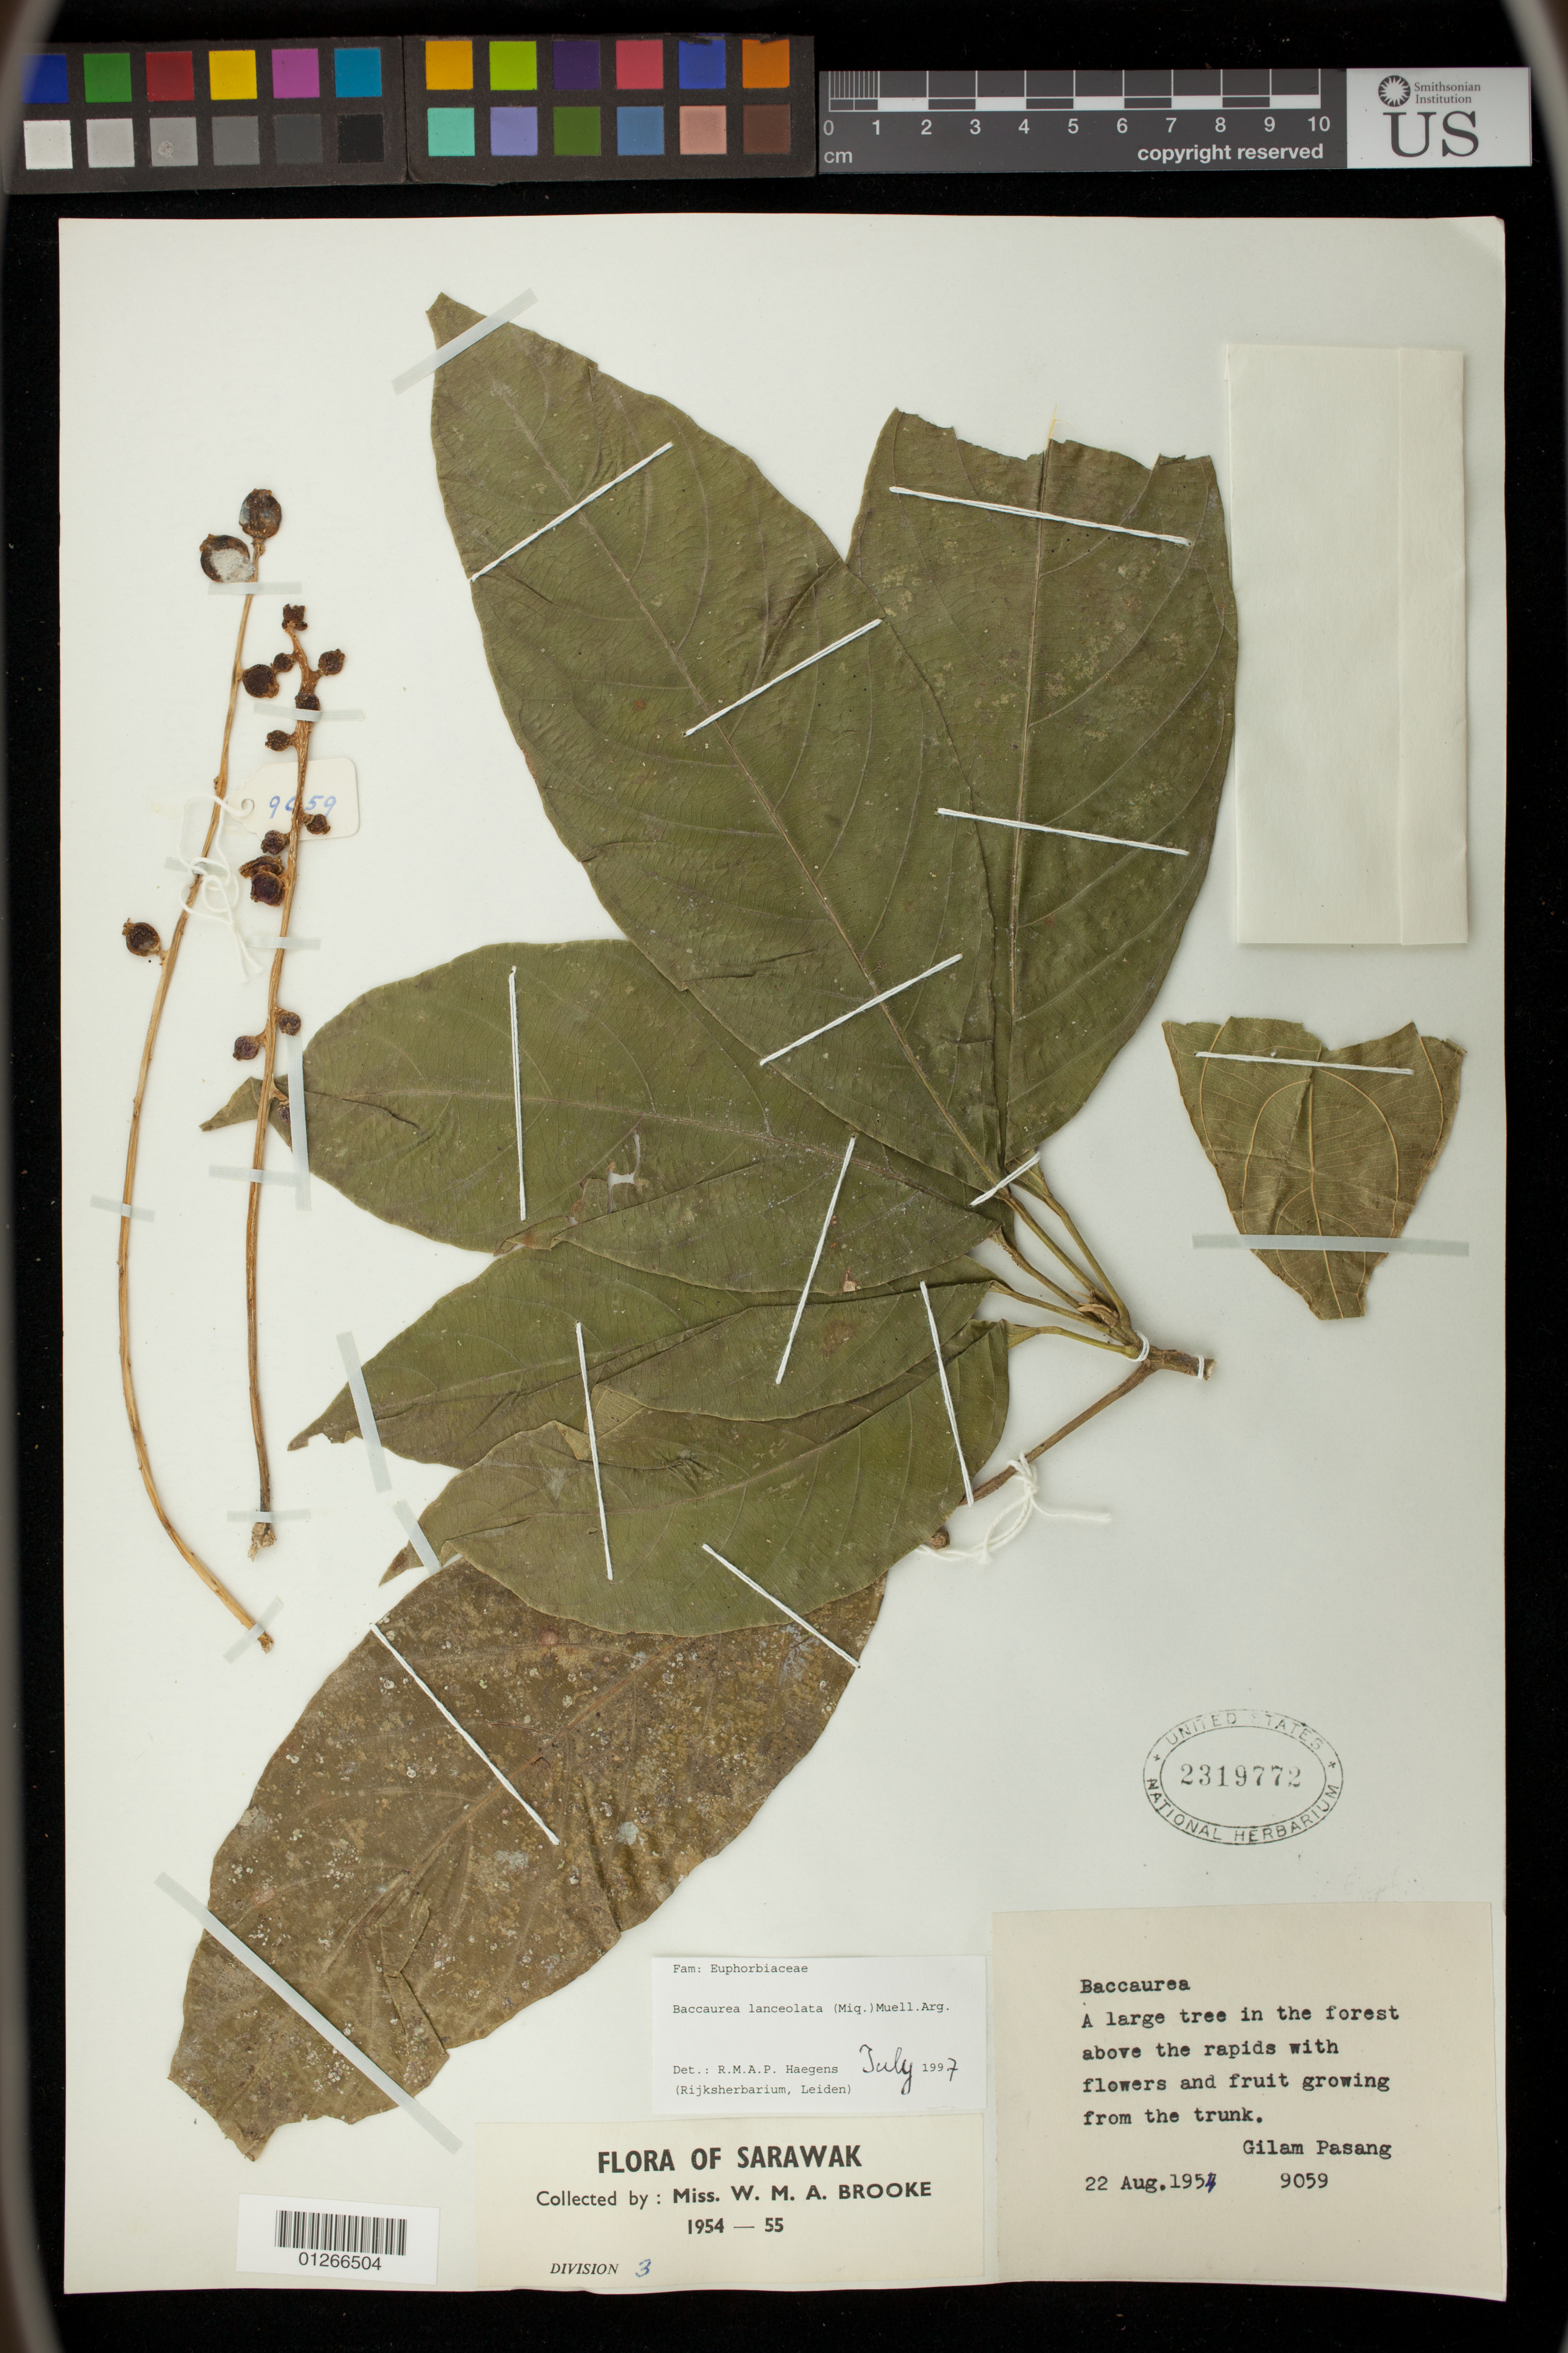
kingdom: Plantae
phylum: Tracheophyta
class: Magnoliopsida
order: Malpighiales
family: Phyllanthaceae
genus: Baccaurea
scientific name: Baccaurea lanceolata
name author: (Miq.) Müll. Arg.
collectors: W. Brooke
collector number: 9059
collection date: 1954-08-22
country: Malaysia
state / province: Sarawak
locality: Gilam Pasang